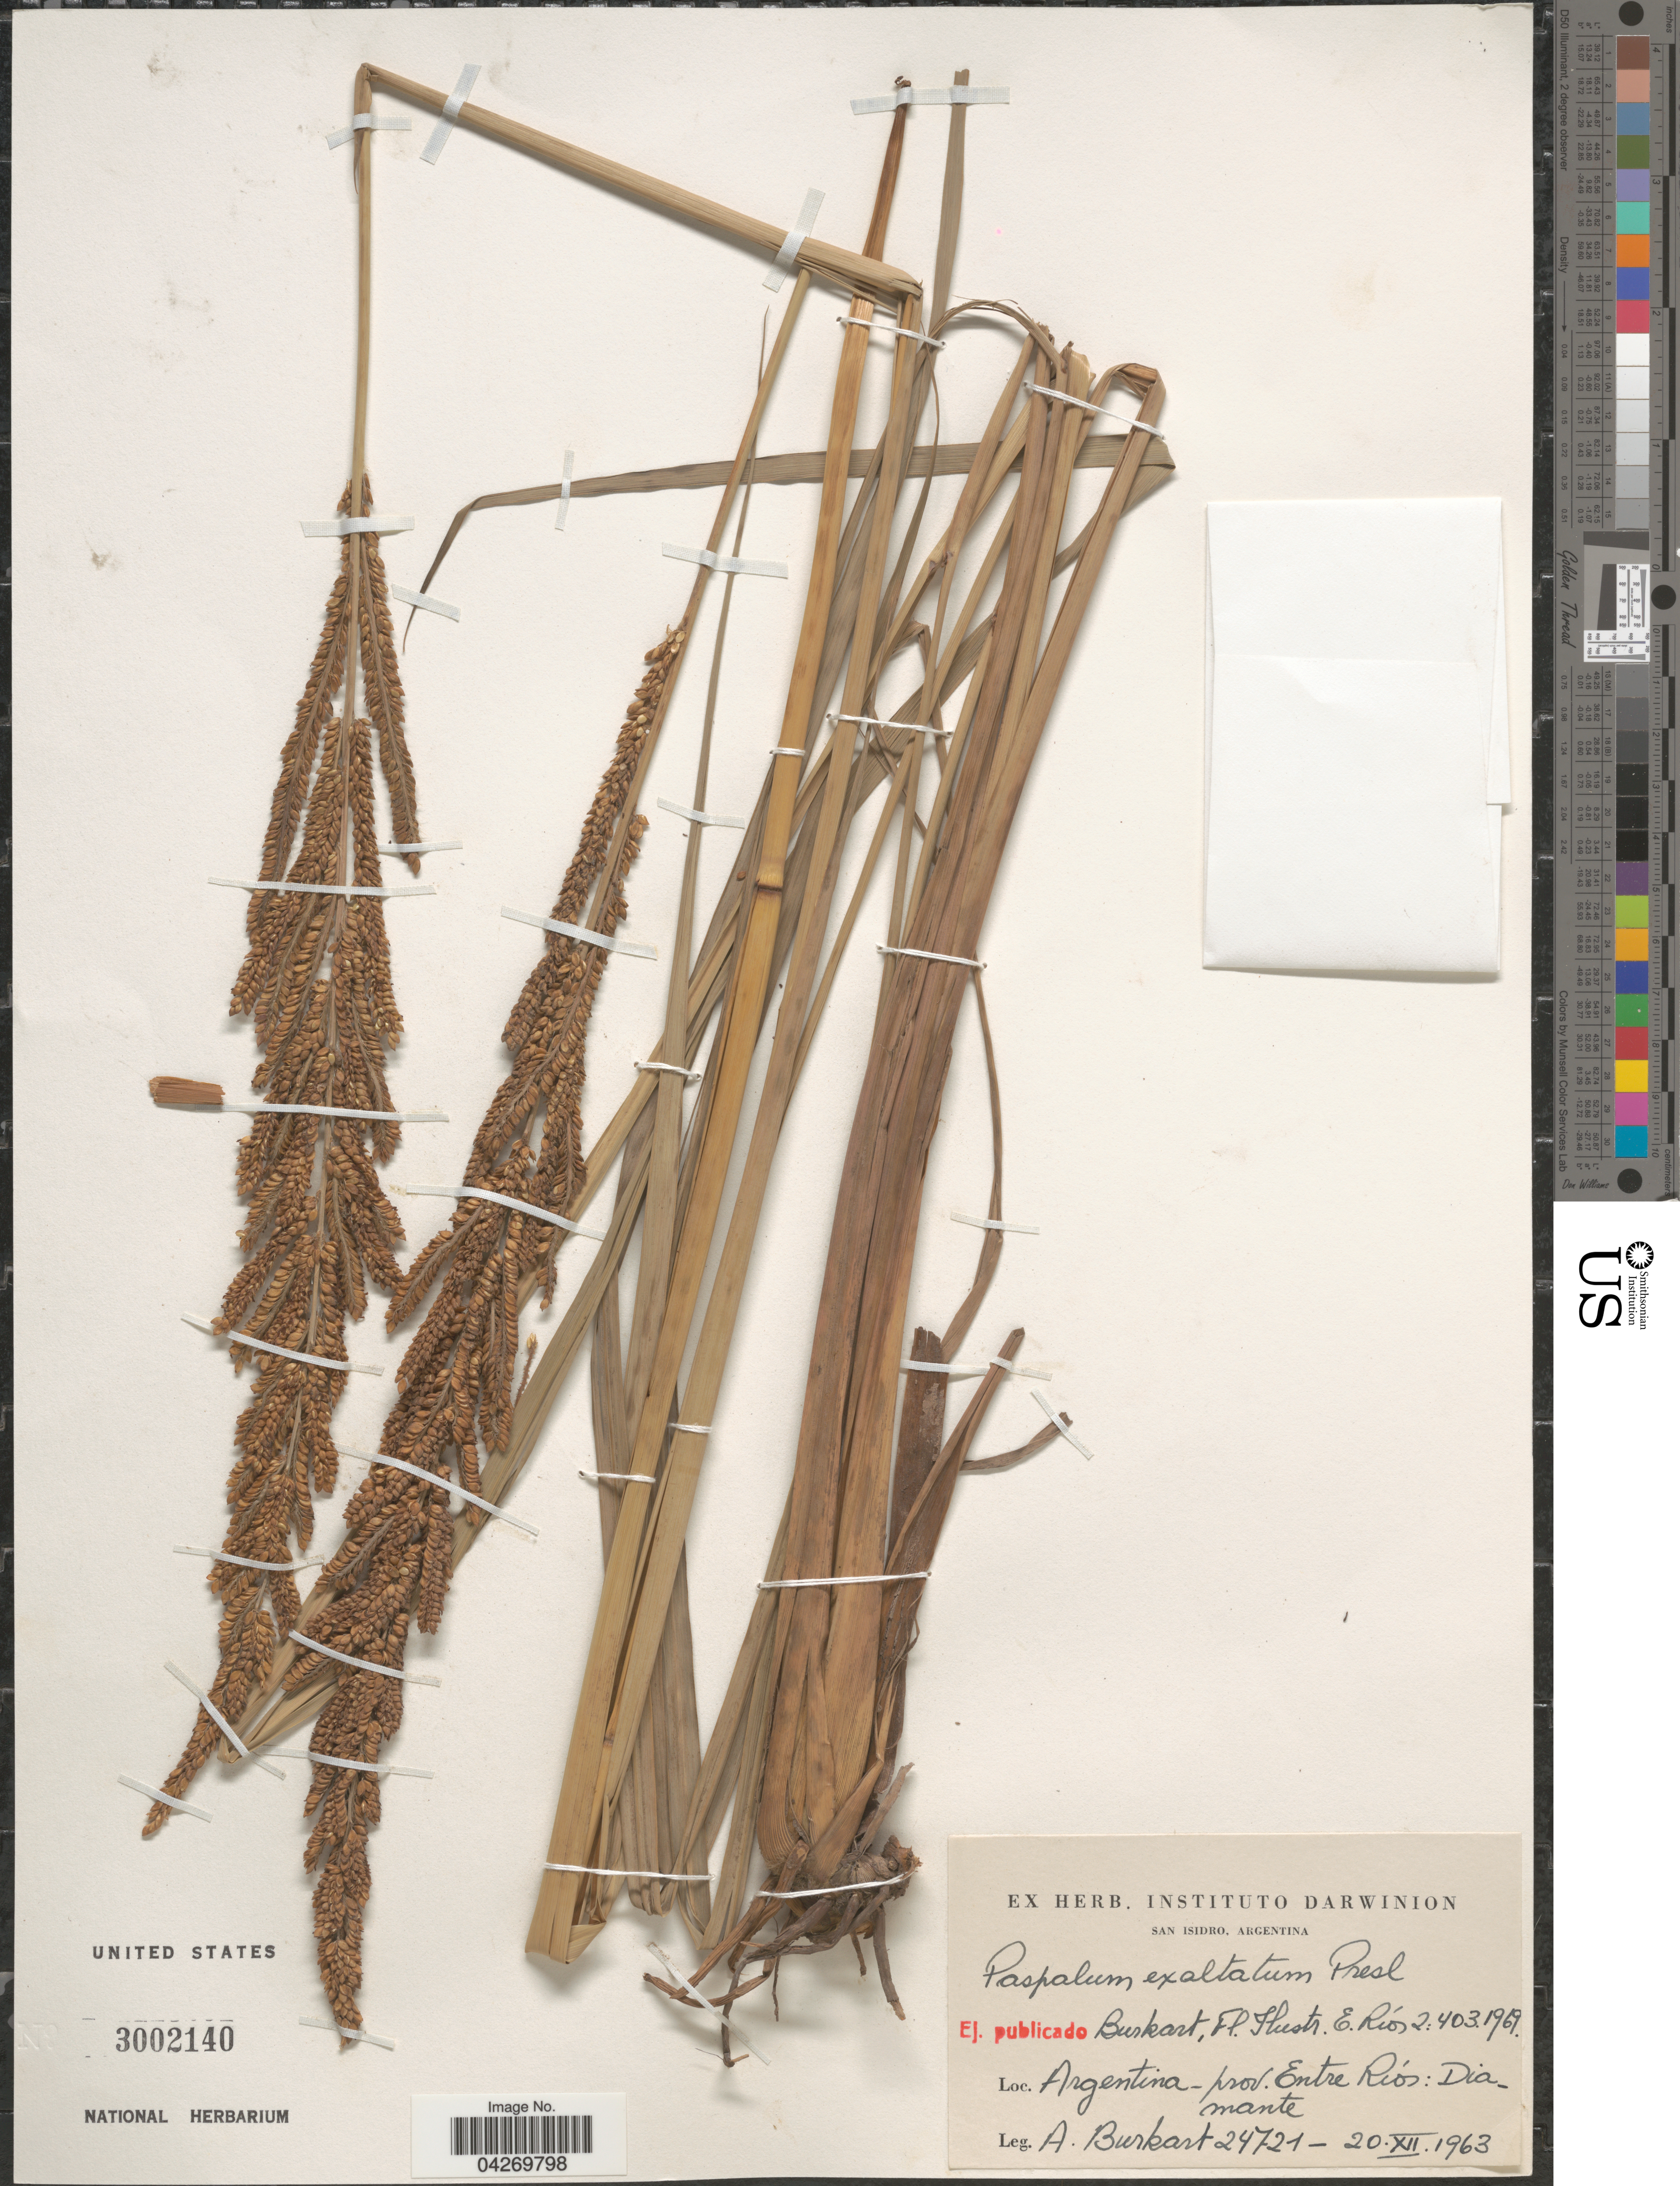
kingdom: Plantae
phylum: Tracheophyta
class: Liliopsida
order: Poales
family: Poaceae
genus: Paspalum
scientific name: Paspalum exaltatum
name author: J. Presl in C. Presl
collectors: A. E. Burkart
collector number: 24721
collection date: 1963-12-20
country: Argentina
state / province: Entre Rios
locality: San Isidro. Prov. Entre Ríos: Diamante.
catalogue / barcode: US 3002140